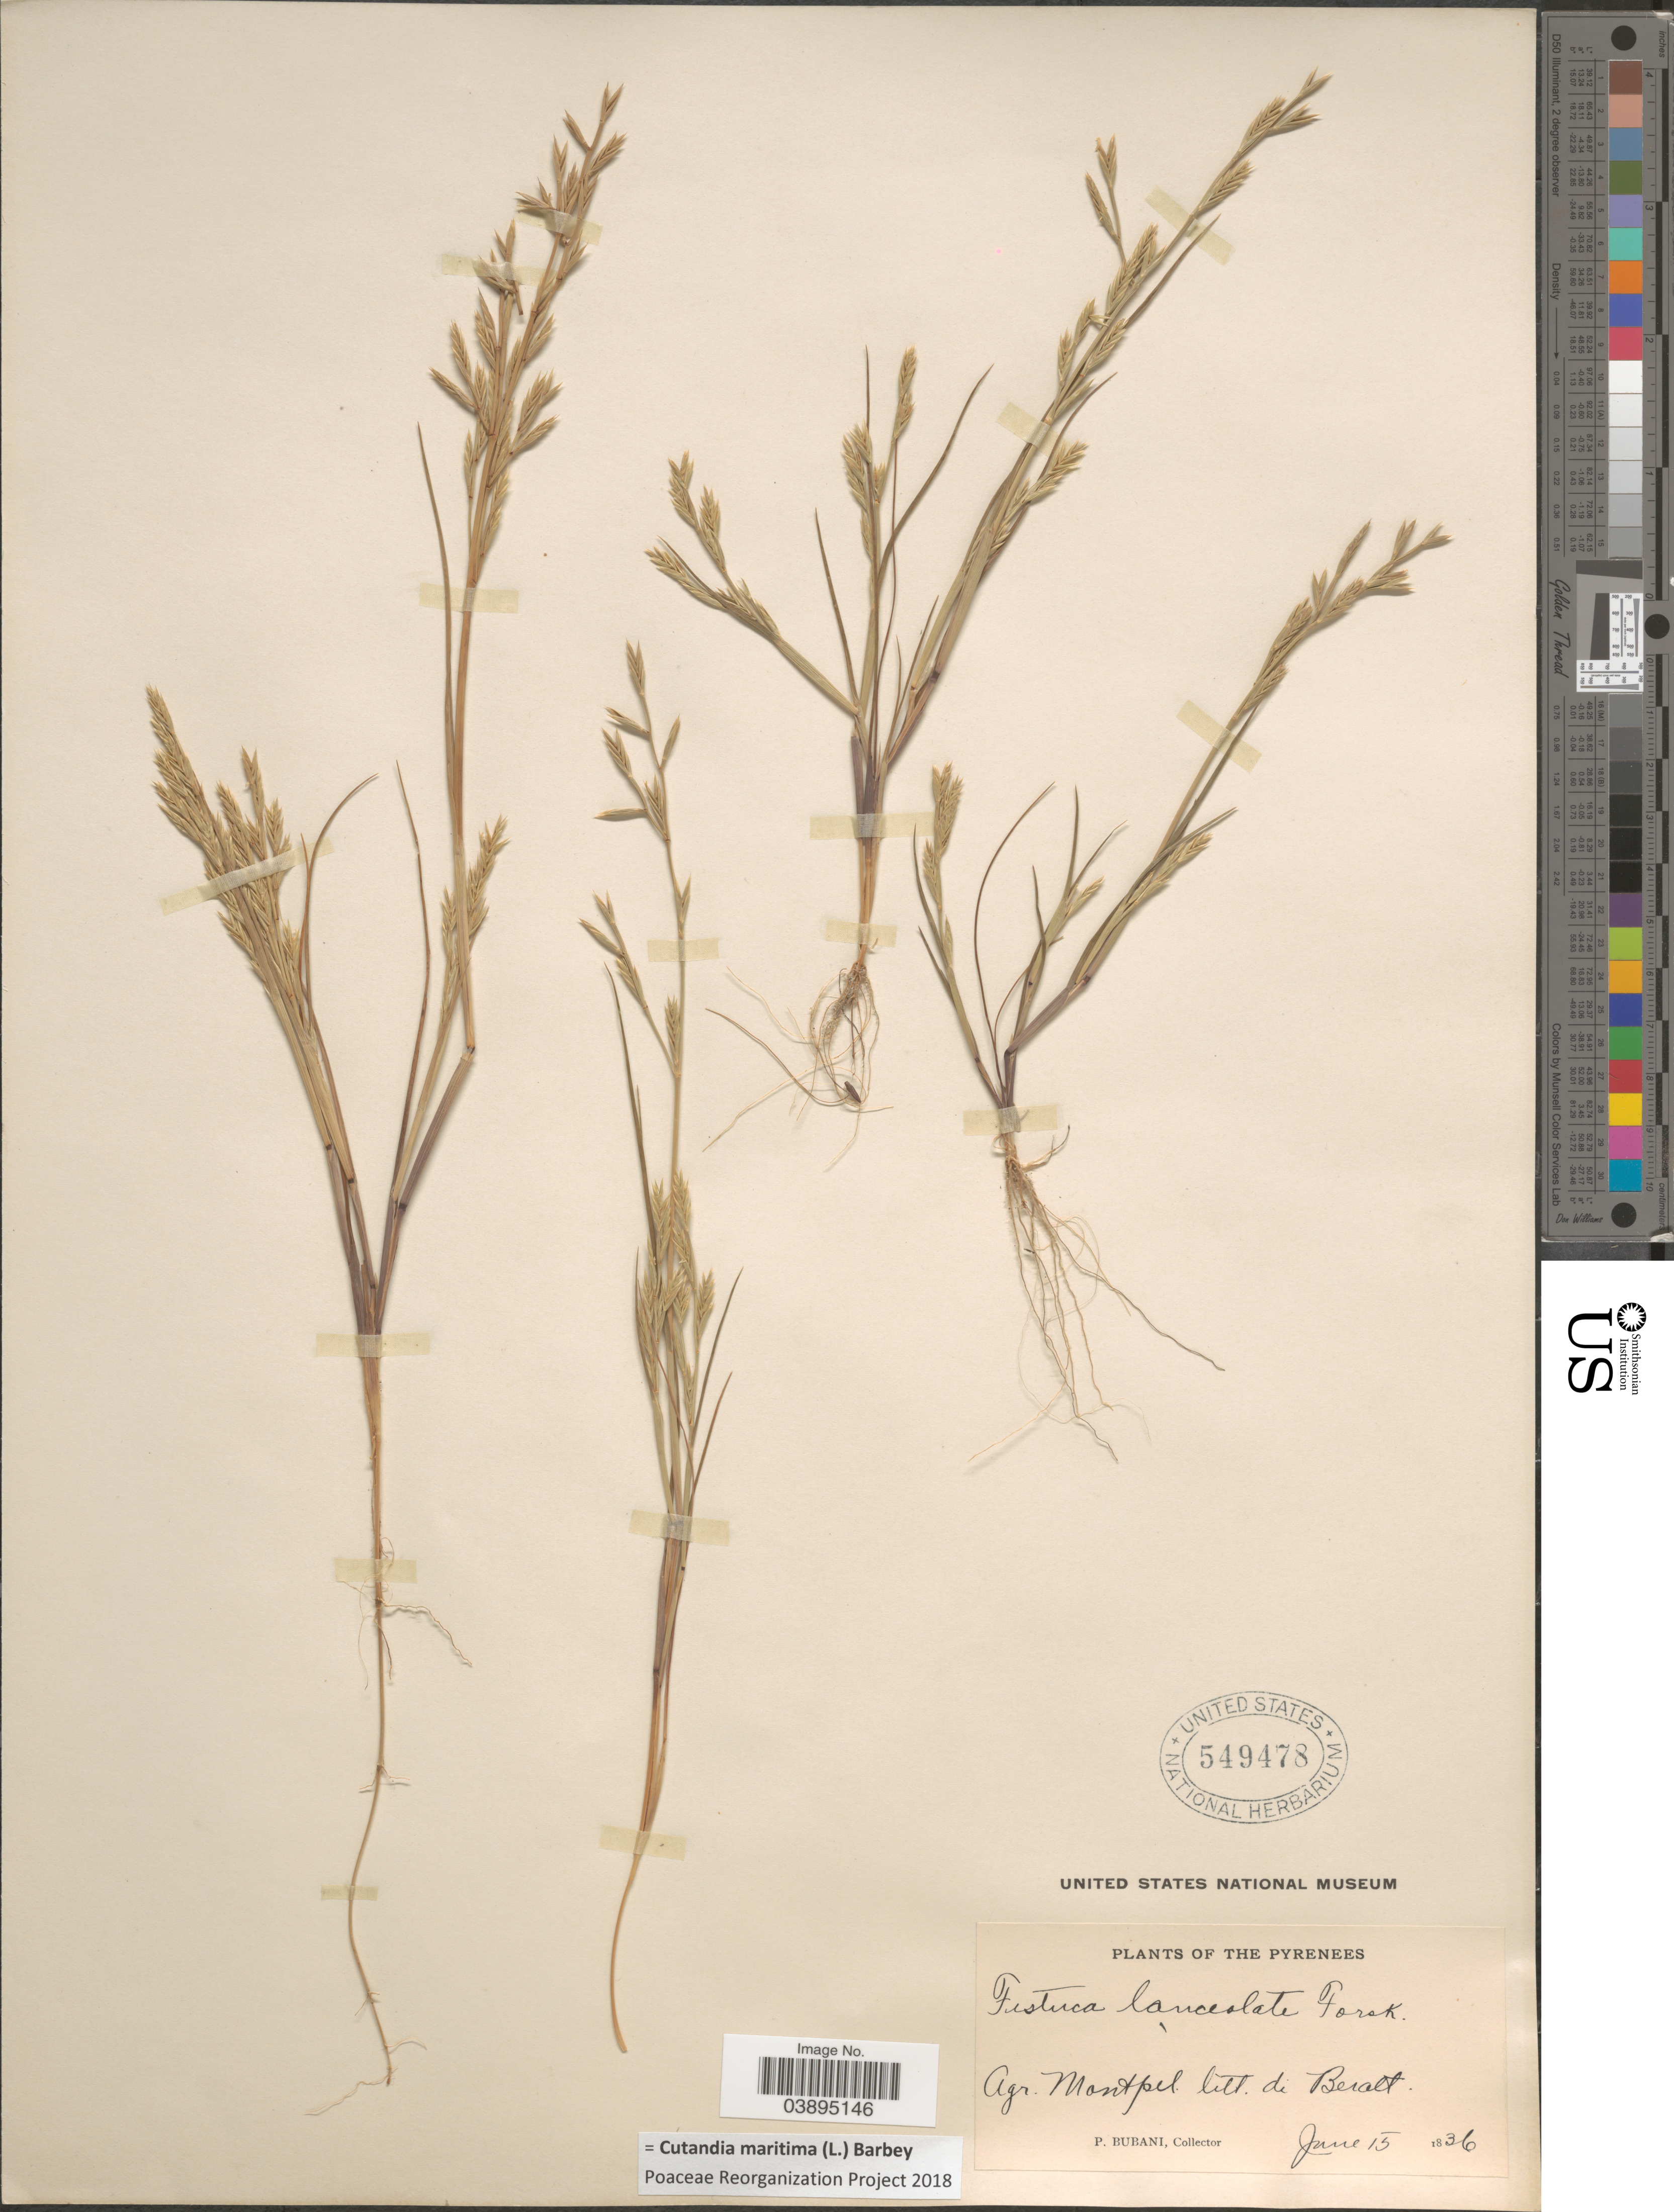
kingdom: Plantae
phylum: Tracheophyta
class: Liliopsida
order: Poales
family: Poaceae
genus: Cutandia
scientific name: Cutandia maritima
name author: (L.) Barbey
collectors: P. Bubani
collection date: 1836-06-15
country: France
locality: The Pyrenees. Agr. Montpel. litt. de Beralt.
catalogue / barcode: US 549478